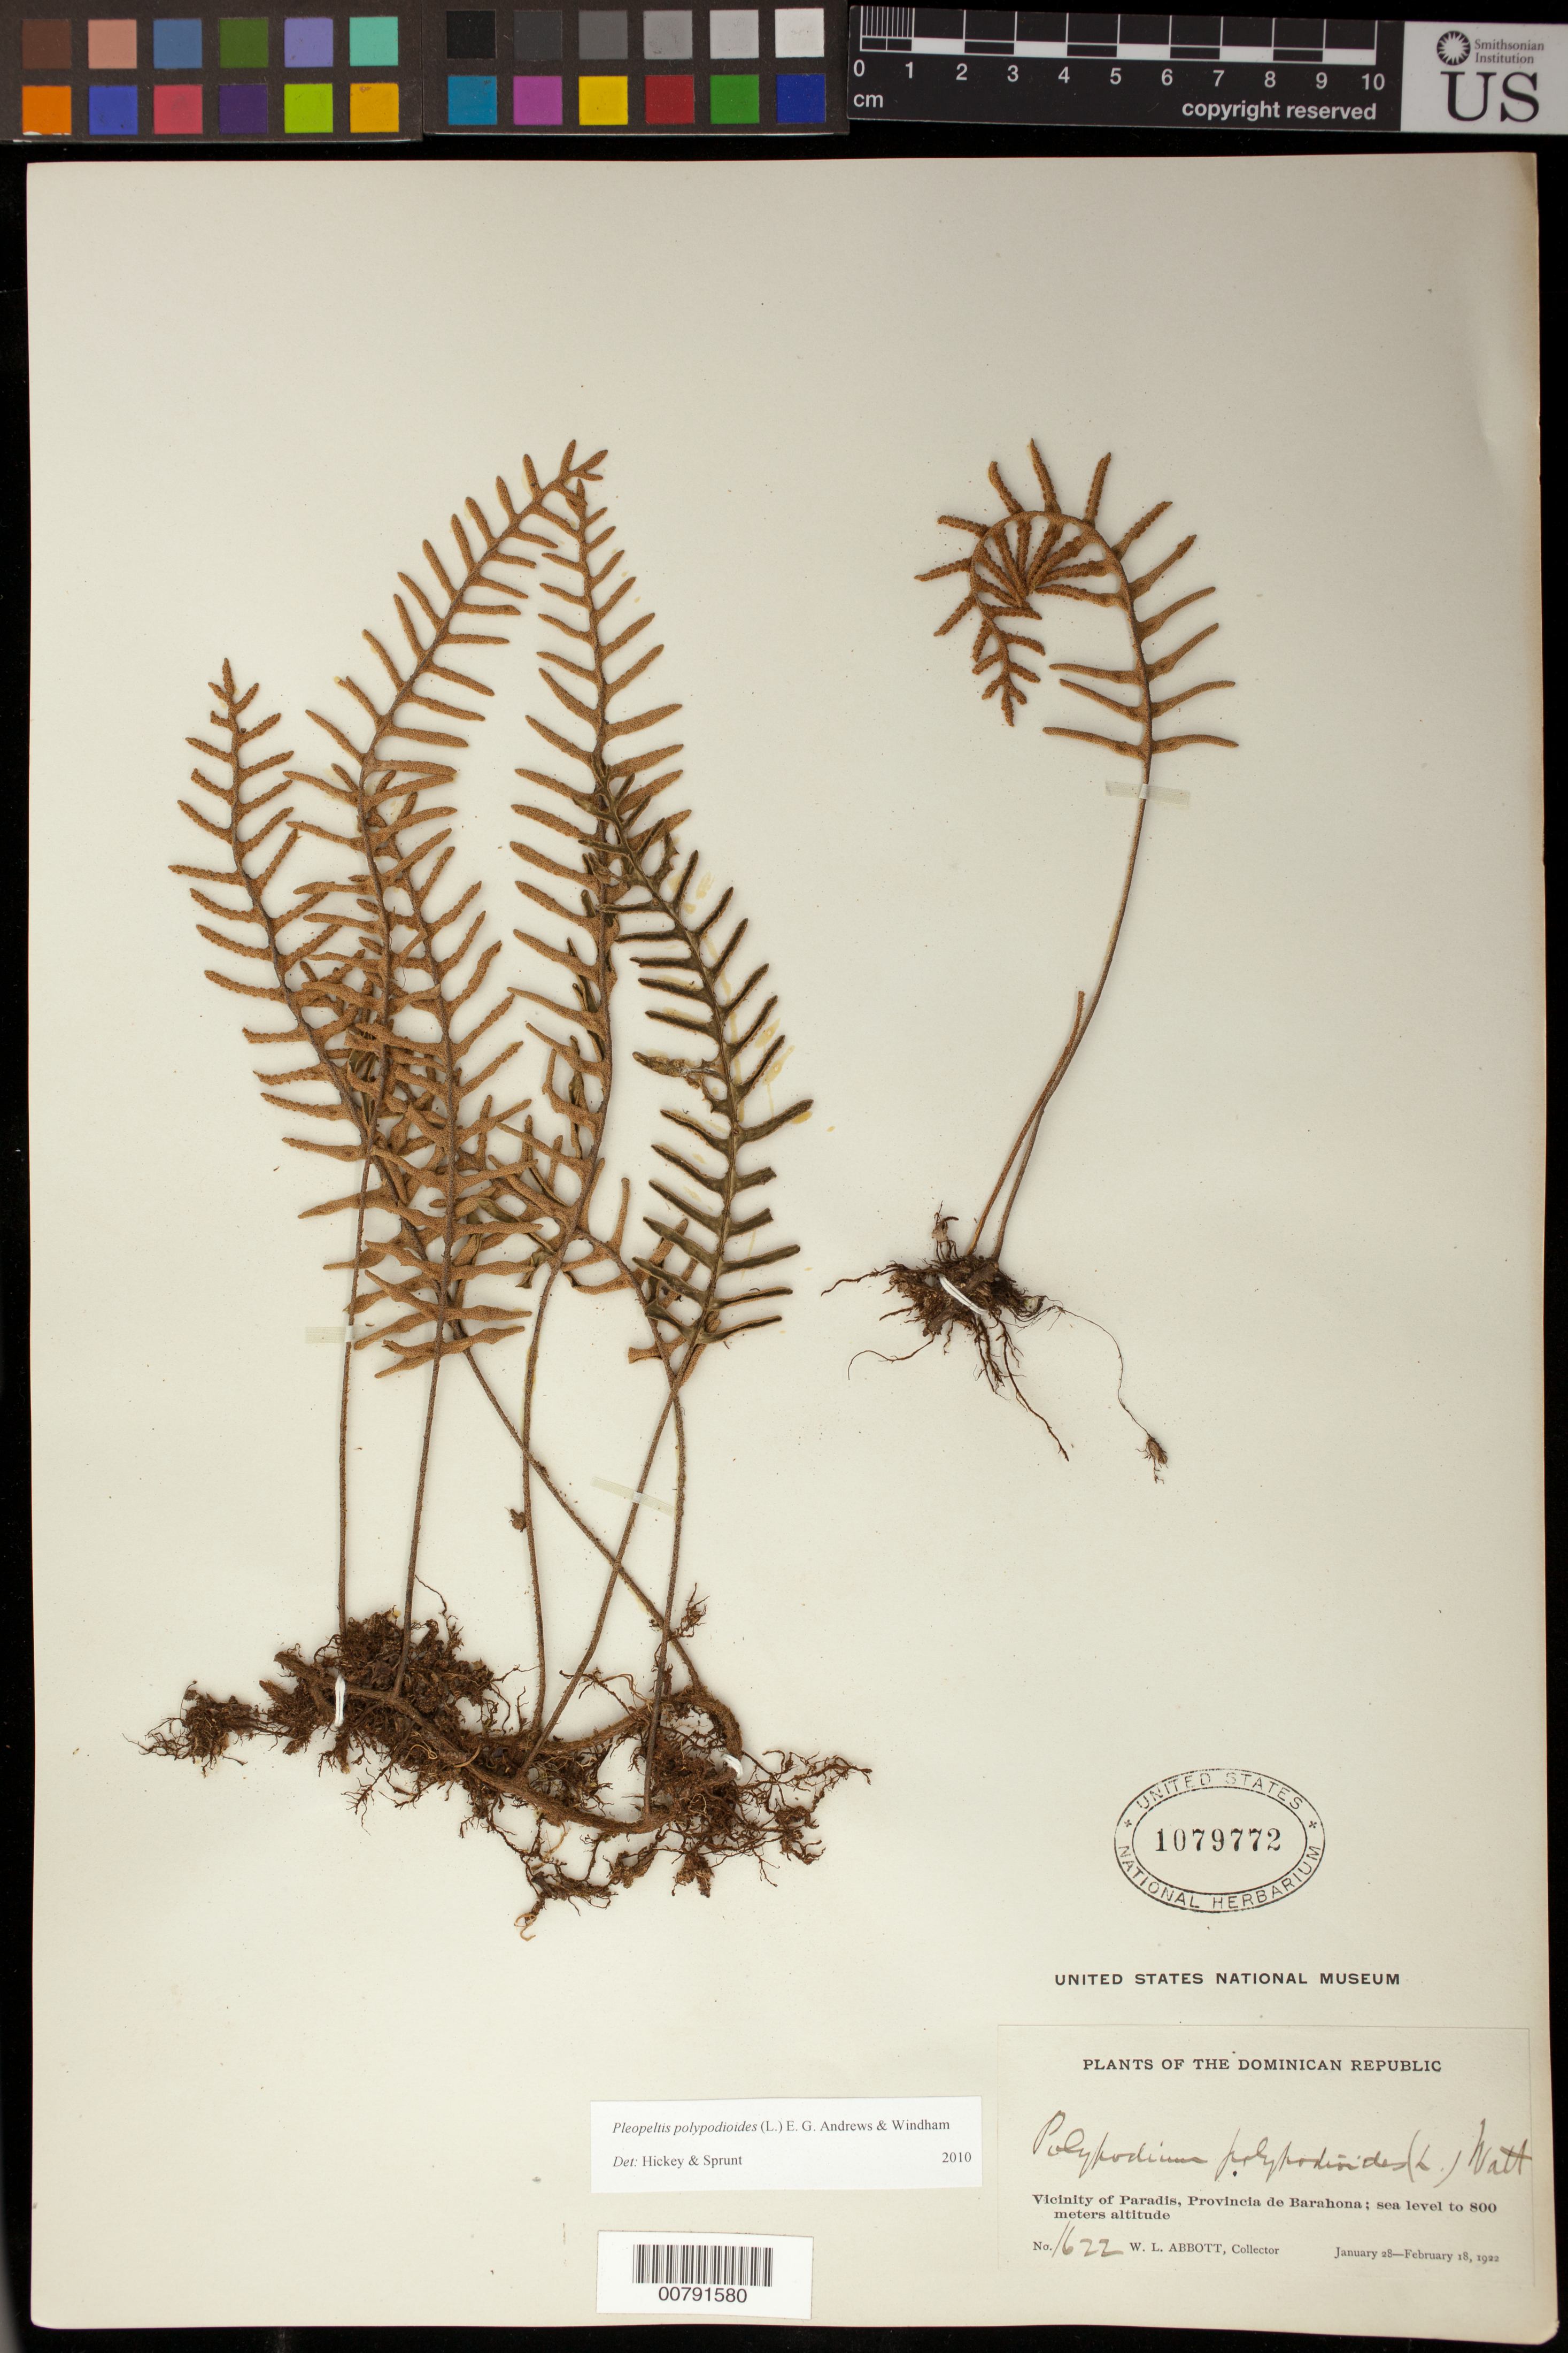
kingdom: Plantae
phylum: Tracheophyta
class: Polypodiopsida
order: Polypodiales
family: Polypodiaceae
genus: Pleopeltis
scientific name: Pleopeltis polypodioides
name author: (L.) E.G. Andrews & Windham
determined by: Hickey, R. J.; Sprunt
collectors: W. L. Abbott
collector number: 1622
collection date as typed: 28 Feb 1922 18 Feb 1922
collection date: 1922-02-18/1922-02-28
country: Dominican Republic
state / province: Barahona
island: Hispaniola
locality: Paradis vicinity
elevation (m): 0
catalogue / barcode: US 1079772